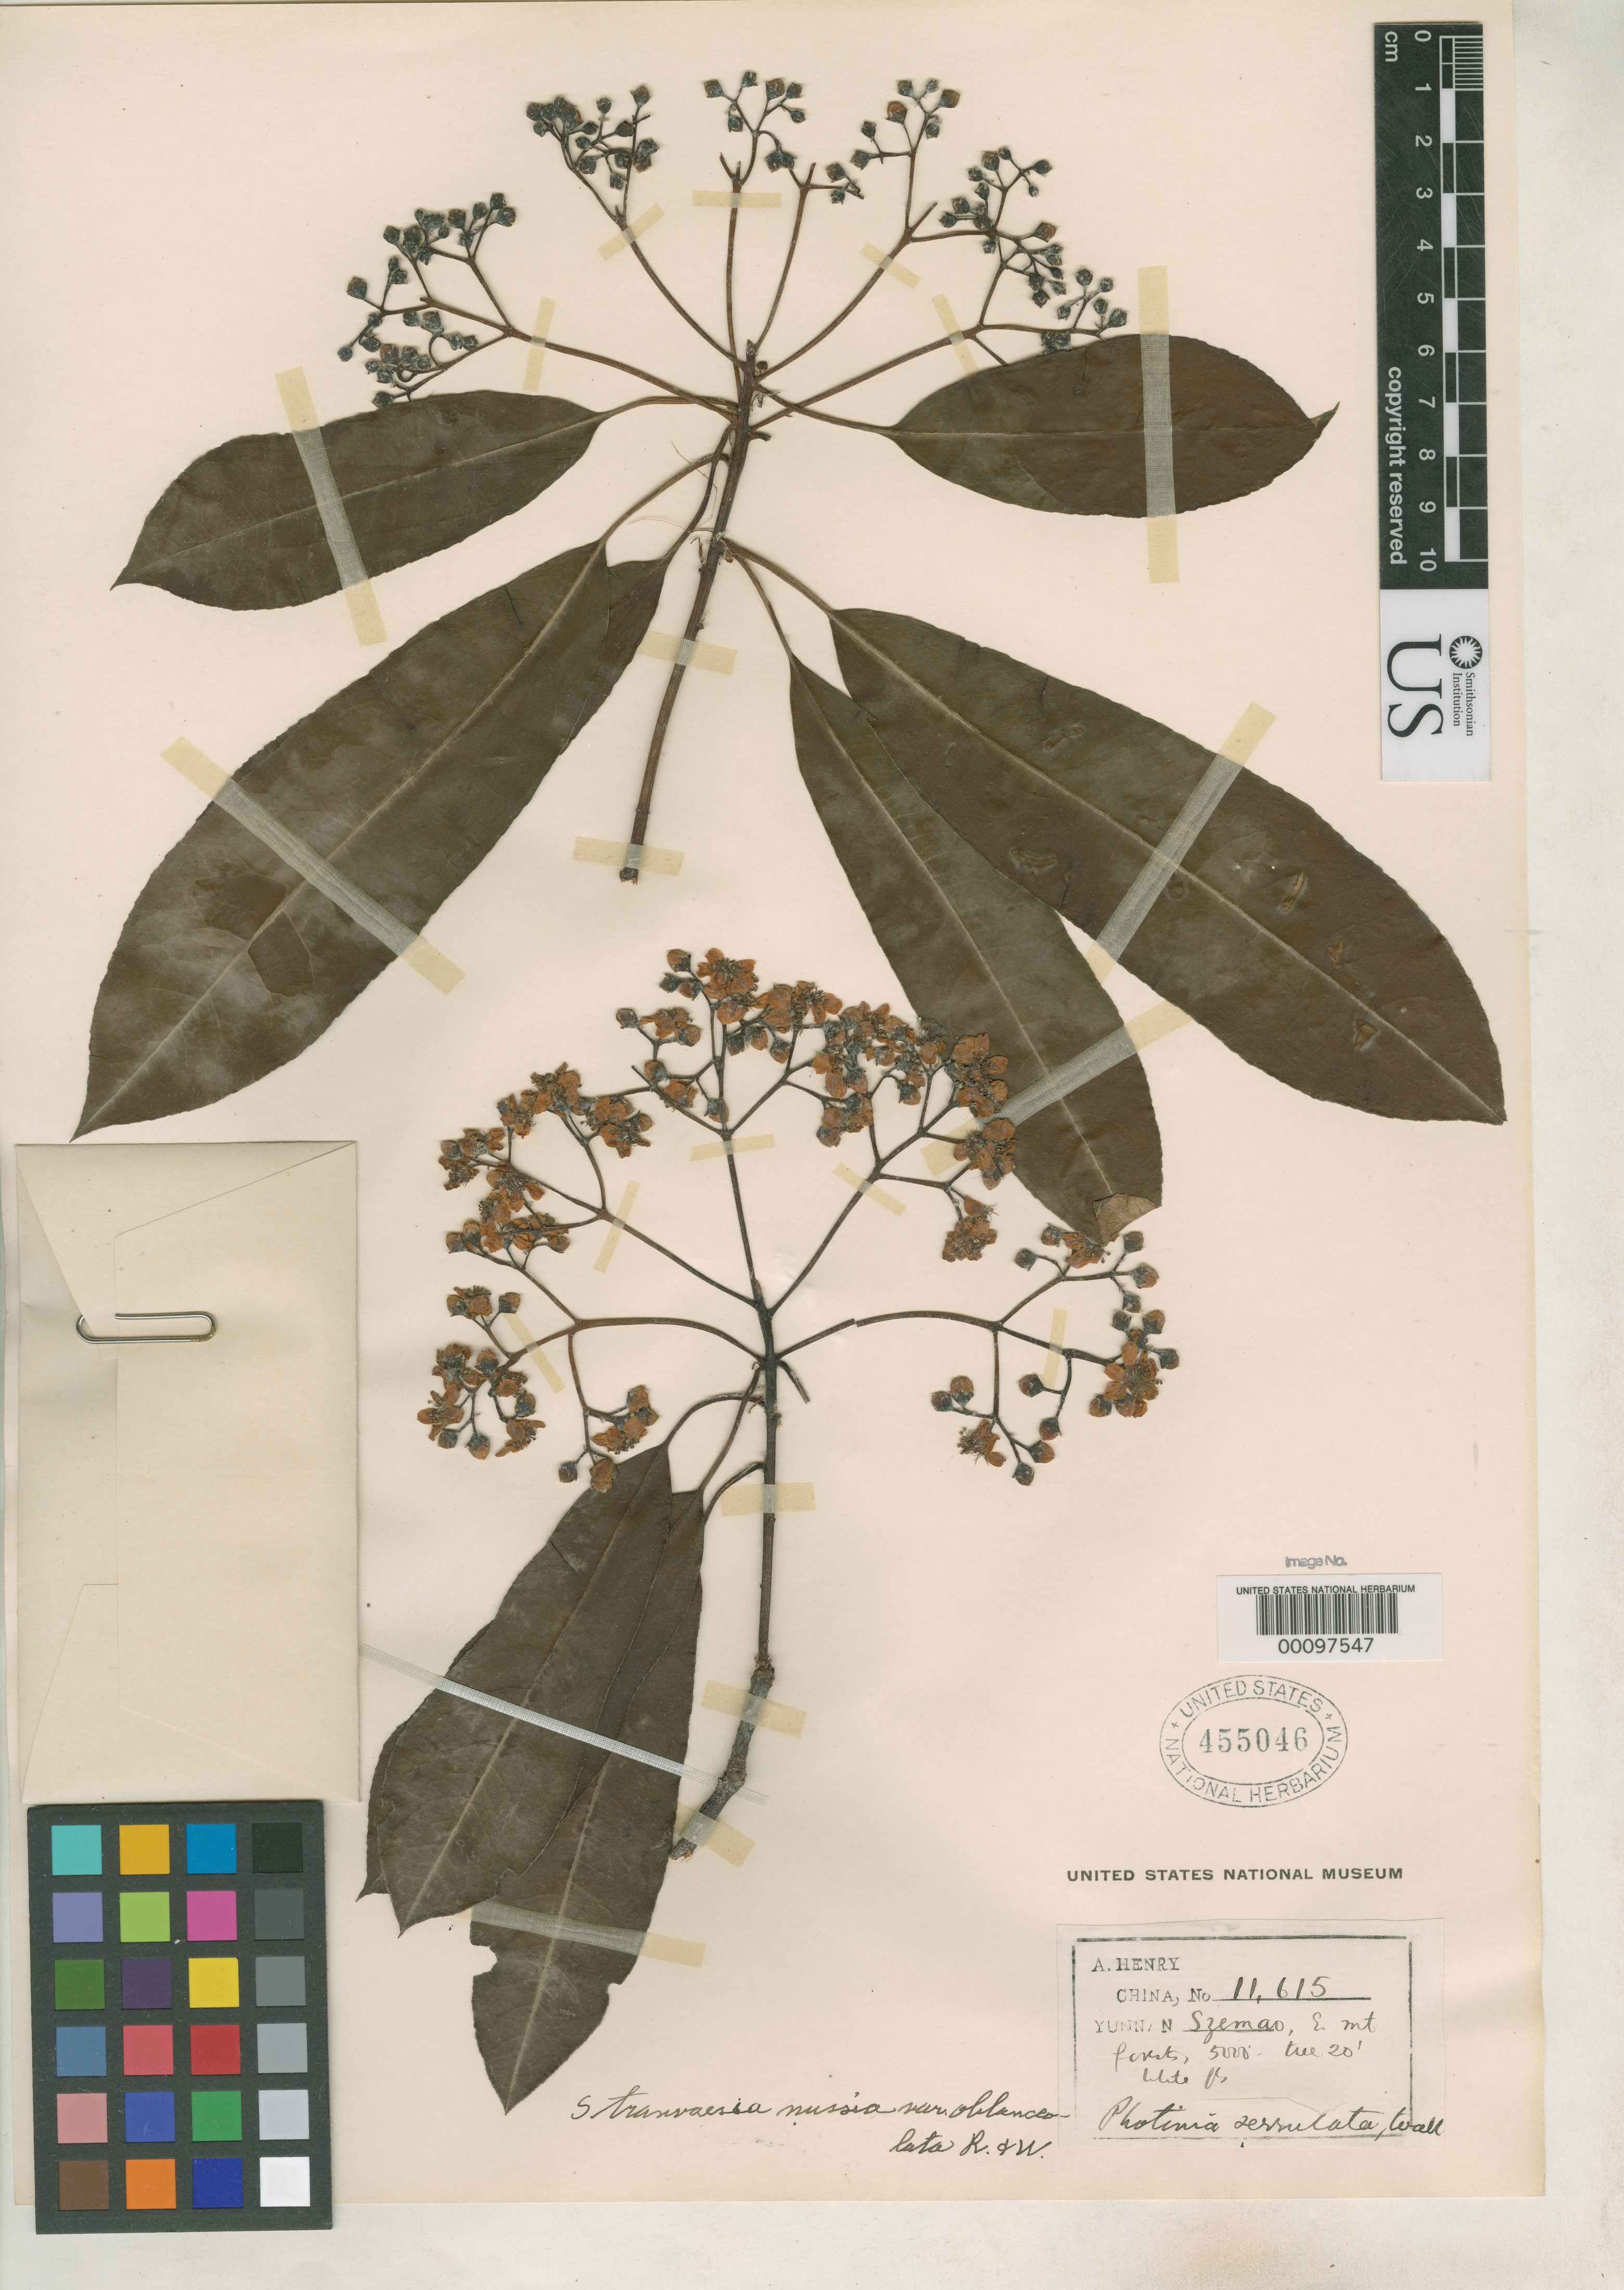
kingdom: Plantae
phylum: Tracheophyta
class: Magnoliopsida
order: Rosales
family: Rosaceae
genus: Stranvaesia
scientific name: Stranvaesia nussia var. oblanceolata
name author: Rehder & E.H. Wilson in Sarg.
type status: Type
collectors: A. Henry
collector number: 11615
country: China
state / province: Yunnan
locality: Around Szemao.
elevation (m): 1500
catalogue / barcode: US 455046